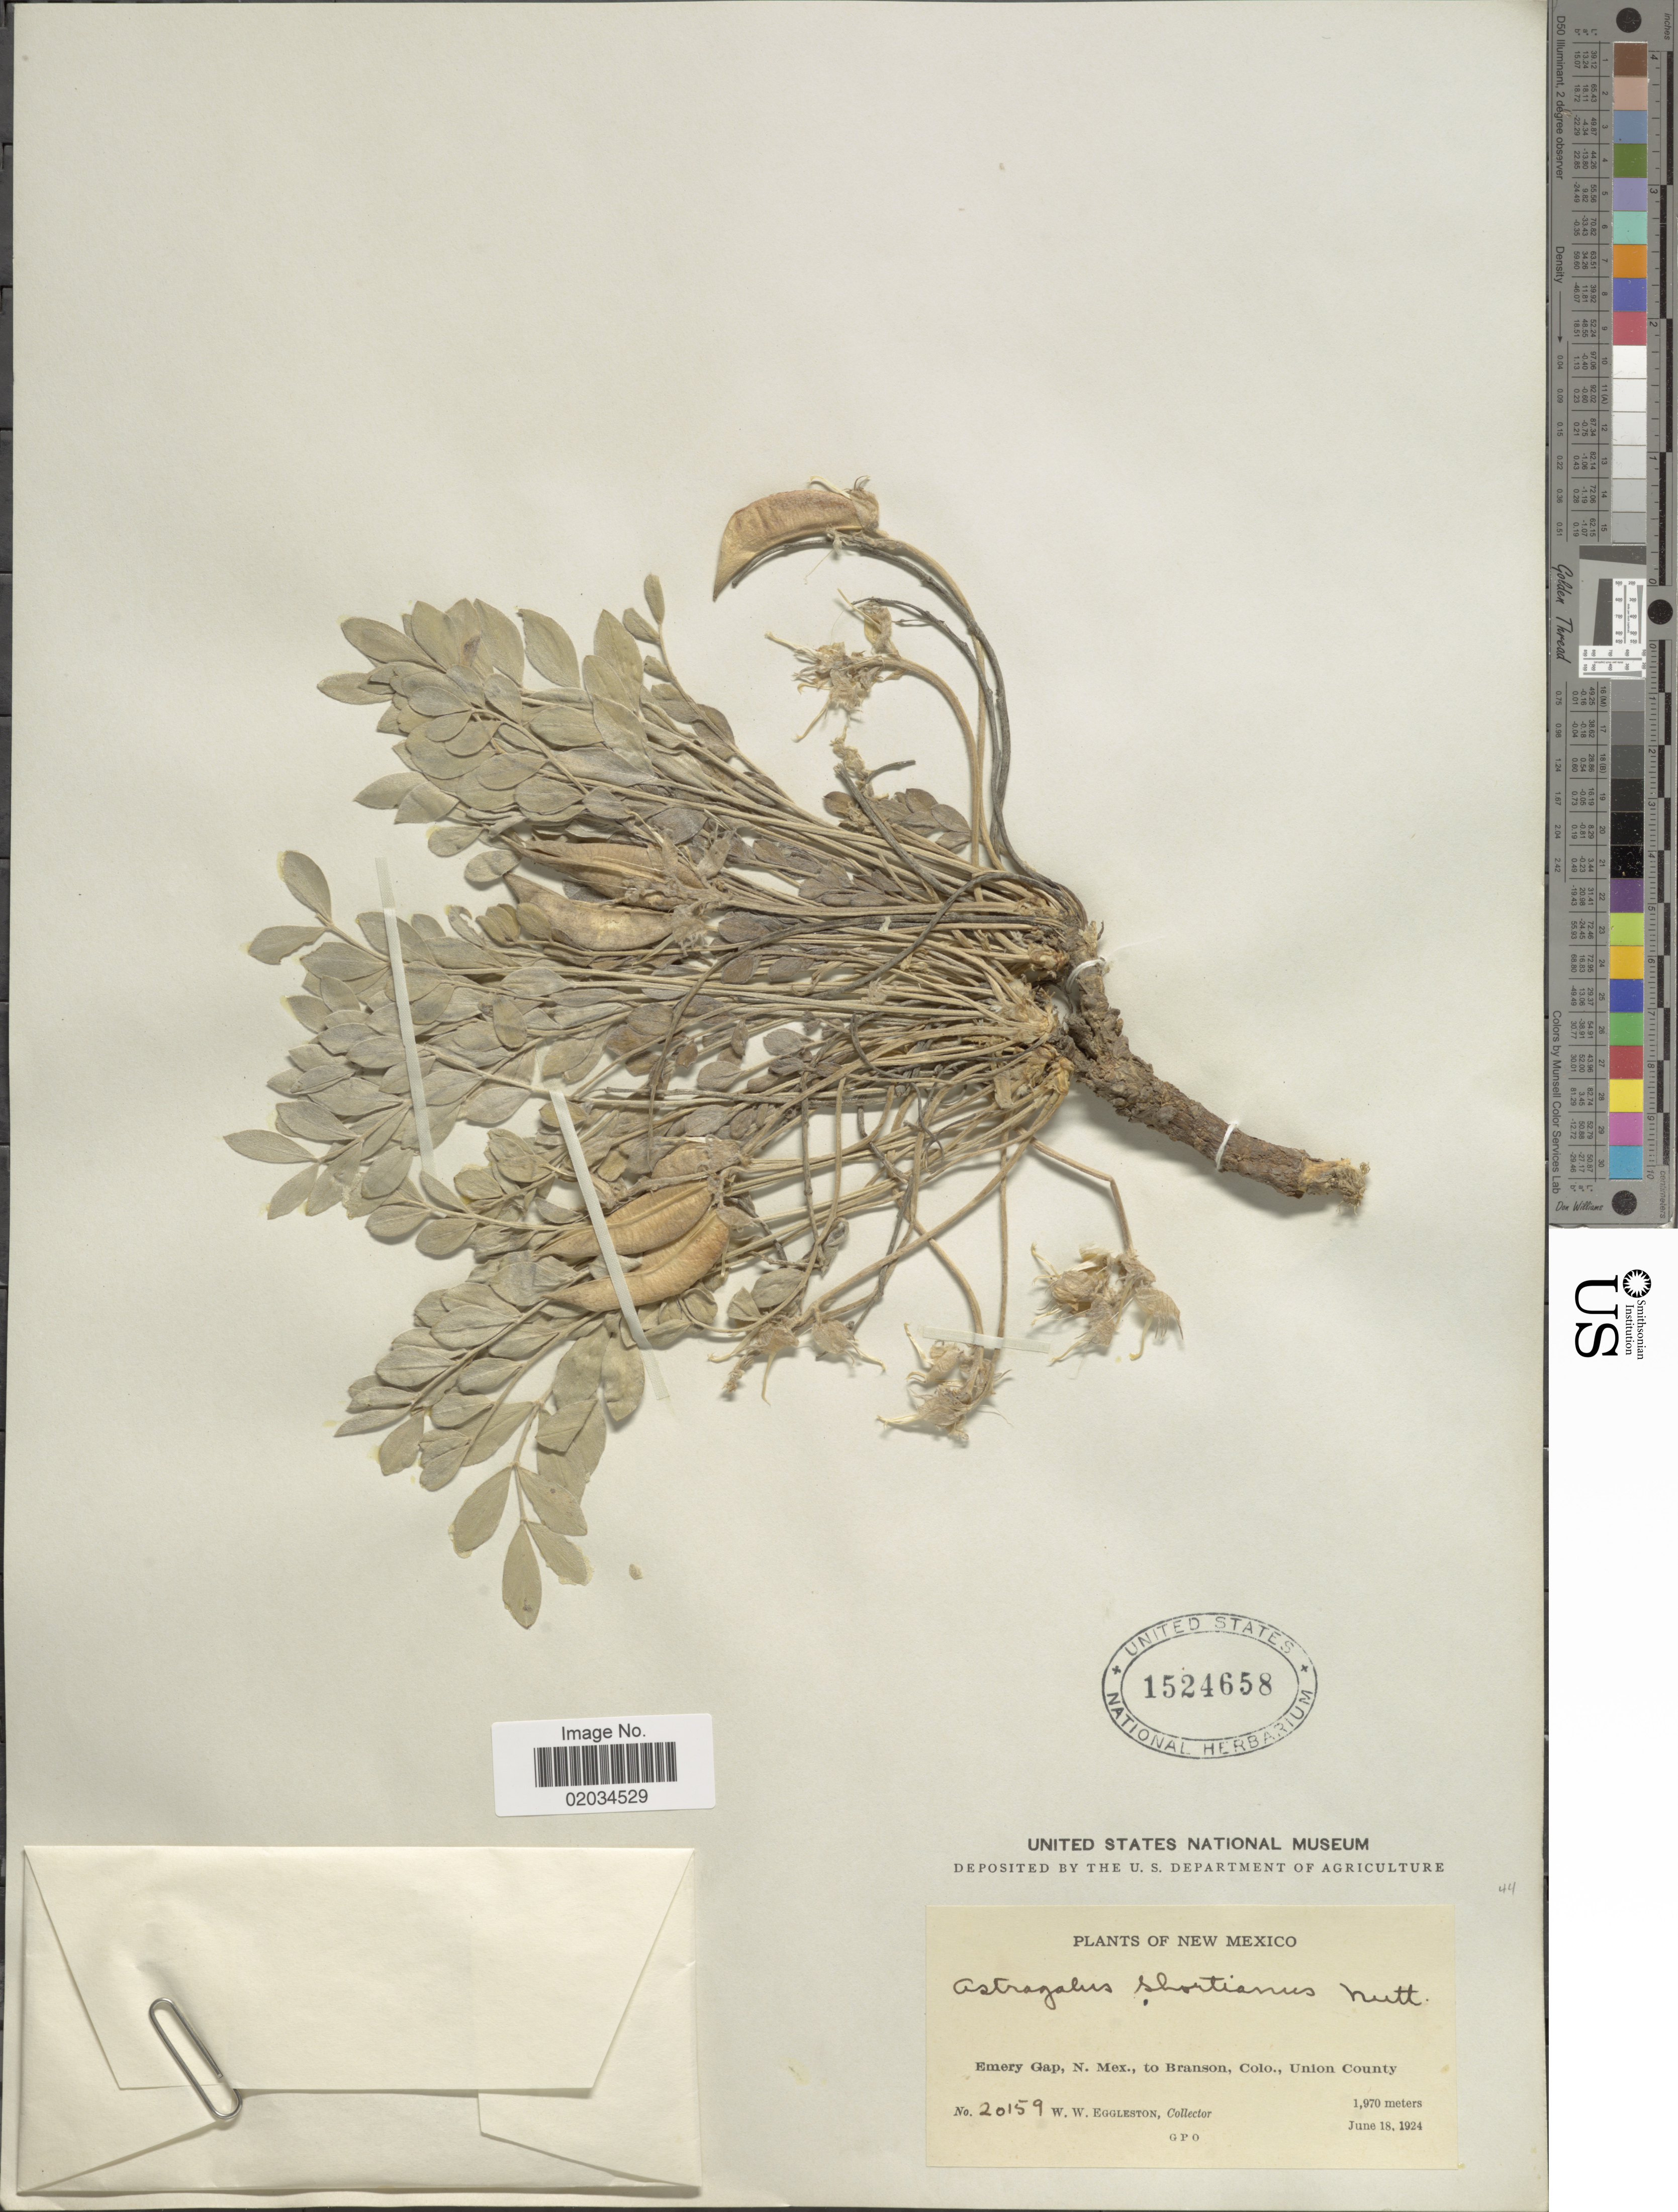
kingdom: Plantae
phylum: Tracheophyta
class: Magnoliopsida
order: Fabales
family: Fabaceae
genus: Astragalus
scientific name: Astragalus shortianus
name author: Nutt.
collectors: W. W. Eggleston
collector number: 20159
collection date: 1924-06-18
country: United States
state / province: New Mexico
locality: Emery Gap, N. Mex., to Branson, Colo., Union County.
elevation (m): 1970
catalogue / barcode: US 1524658